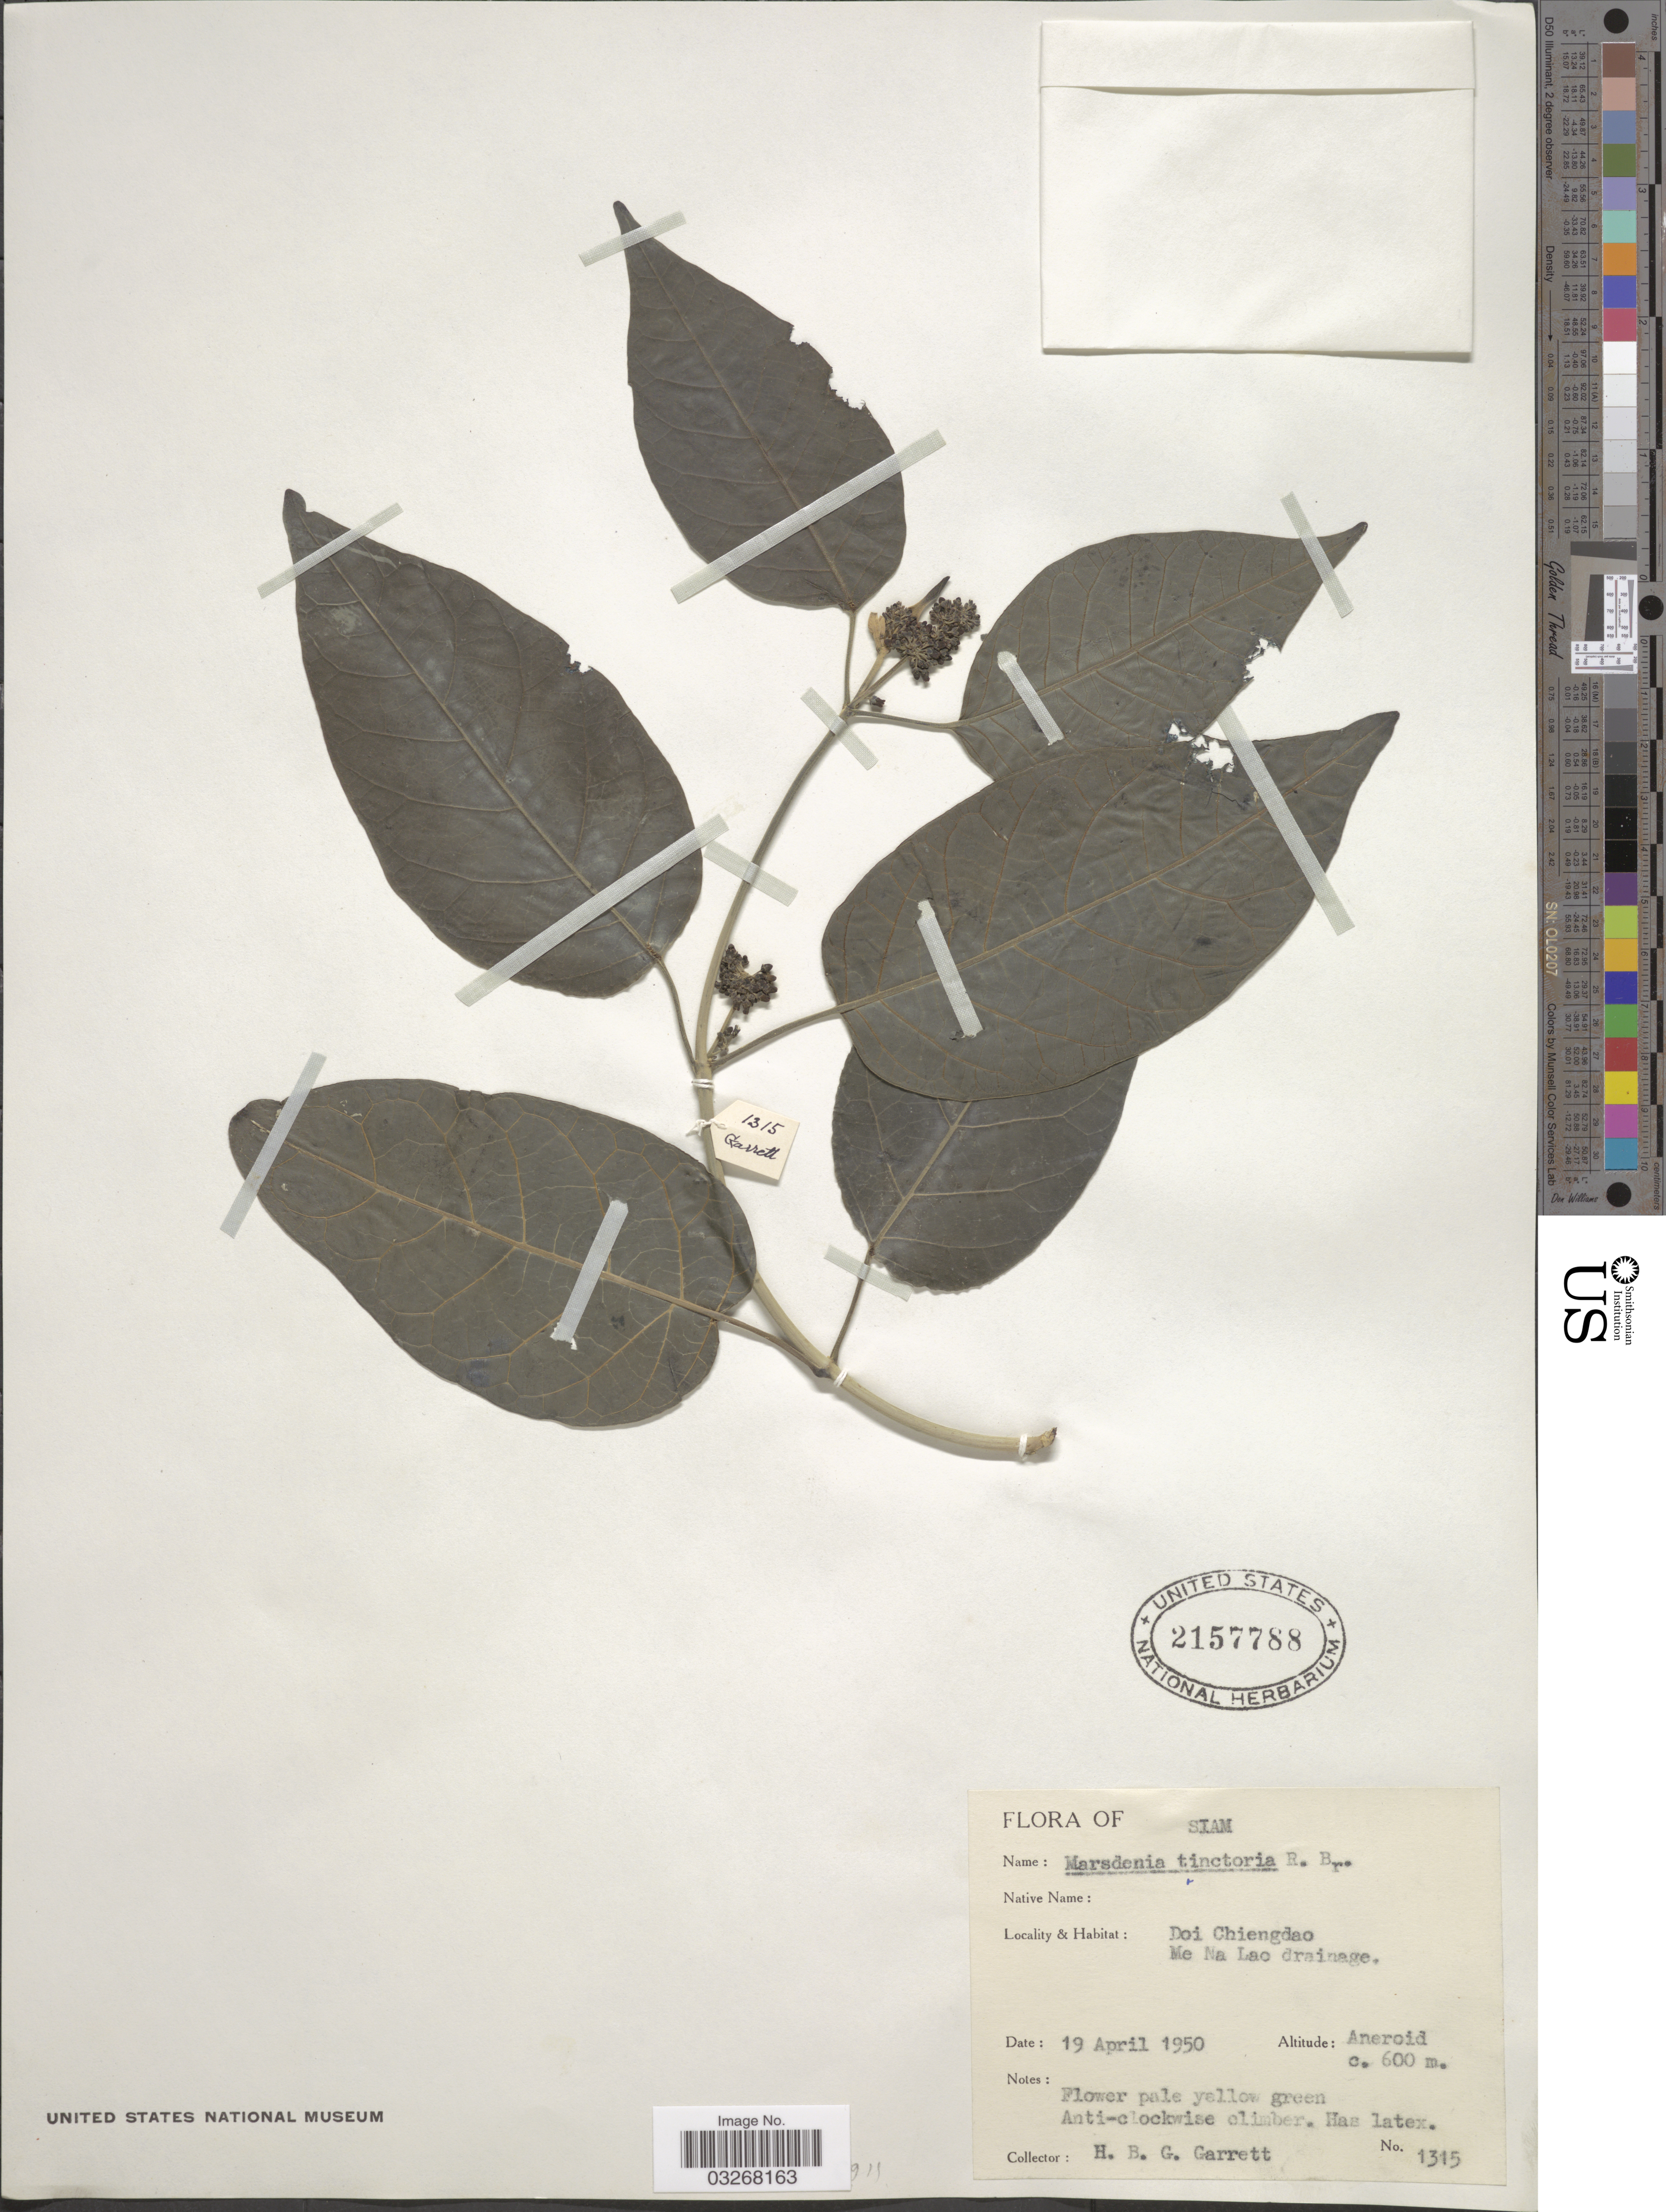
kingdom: Plantae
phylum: Tracheophyta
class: Magnoliopsida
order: Gentianales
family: Apocynaceae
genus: Marsdenia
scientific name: Marsdenia tinctoria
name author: (Roxb.) R. Br.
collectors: H. Garrett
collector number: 1315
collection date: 1950-04-19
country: Thailand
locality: Siam, Doi Chiengdao, Me Na Lao drainage.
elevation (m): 600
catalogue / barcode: US 2157788